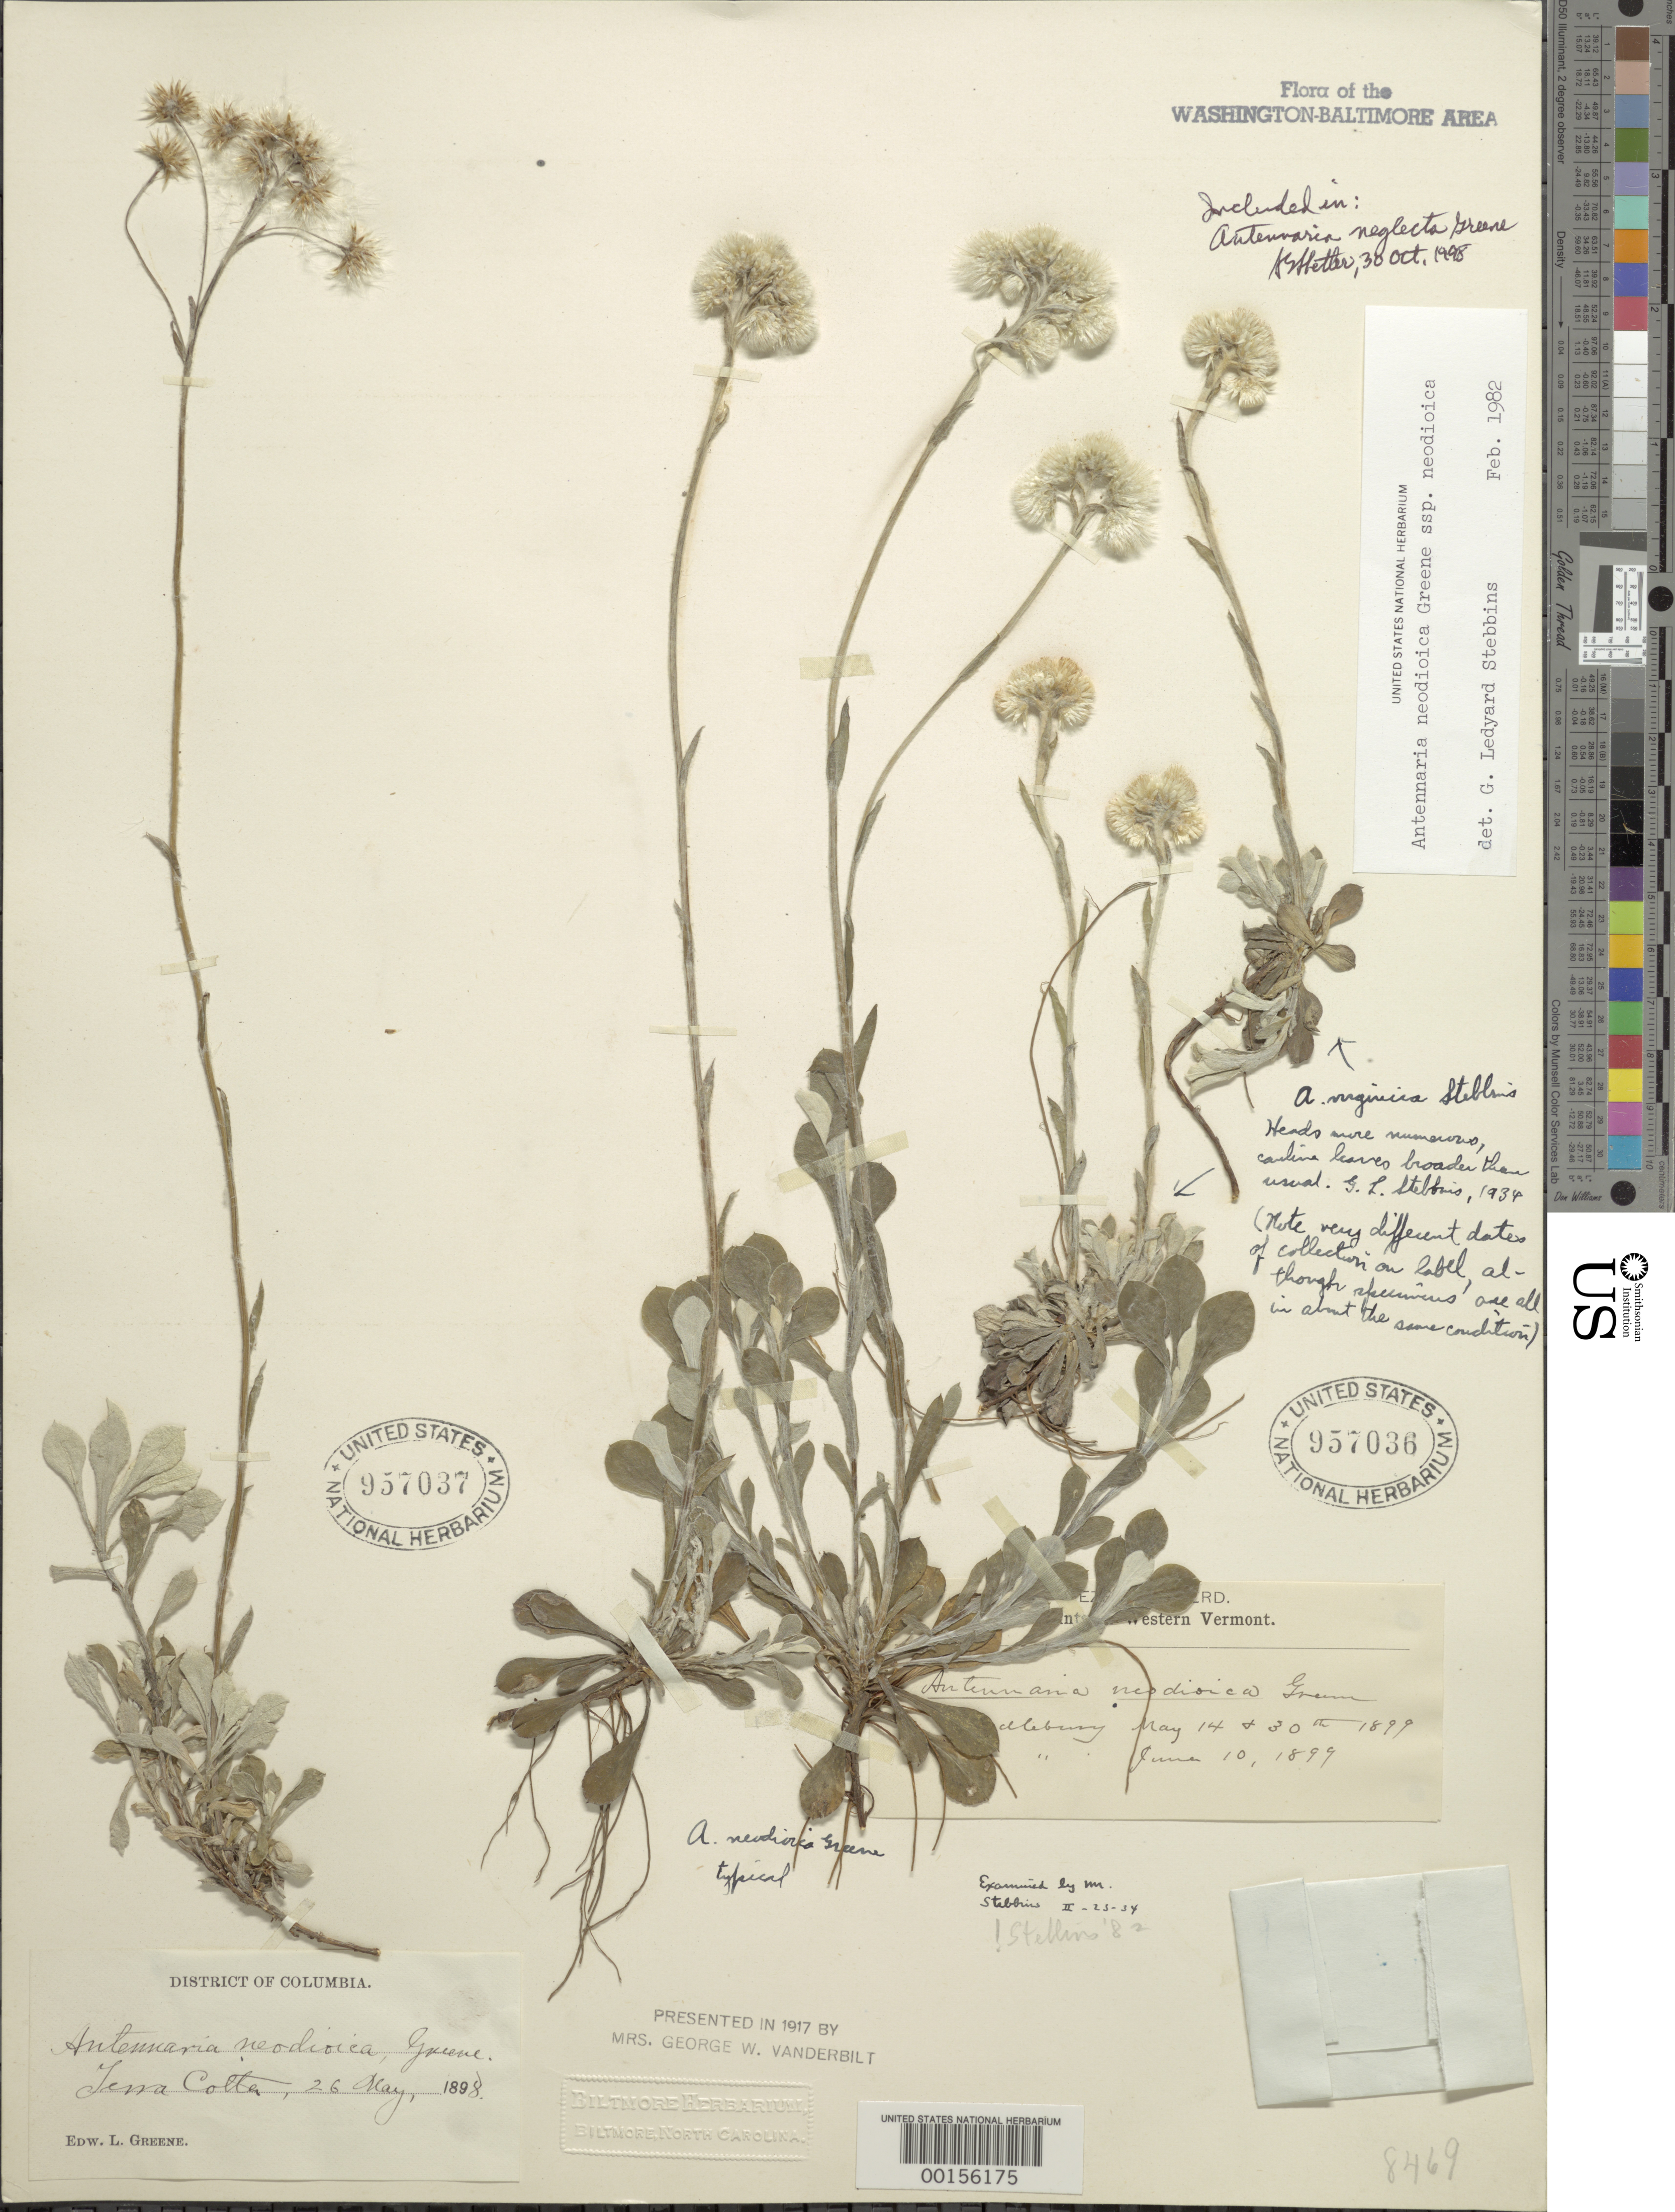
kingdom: Plantae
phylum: Tracheophyta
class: Magnoliopsida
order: Asterales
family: Asteraceae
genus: Antennaria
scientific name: Antennaria neglecta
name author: Greene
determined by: Shetler, Stanwyn G., (US), NMNH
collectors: E. L. Greene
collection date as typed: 26 May 1898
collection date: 1898-05-26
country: United States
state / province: District of Columbia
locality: Terra Cotta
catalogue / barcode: US 957037